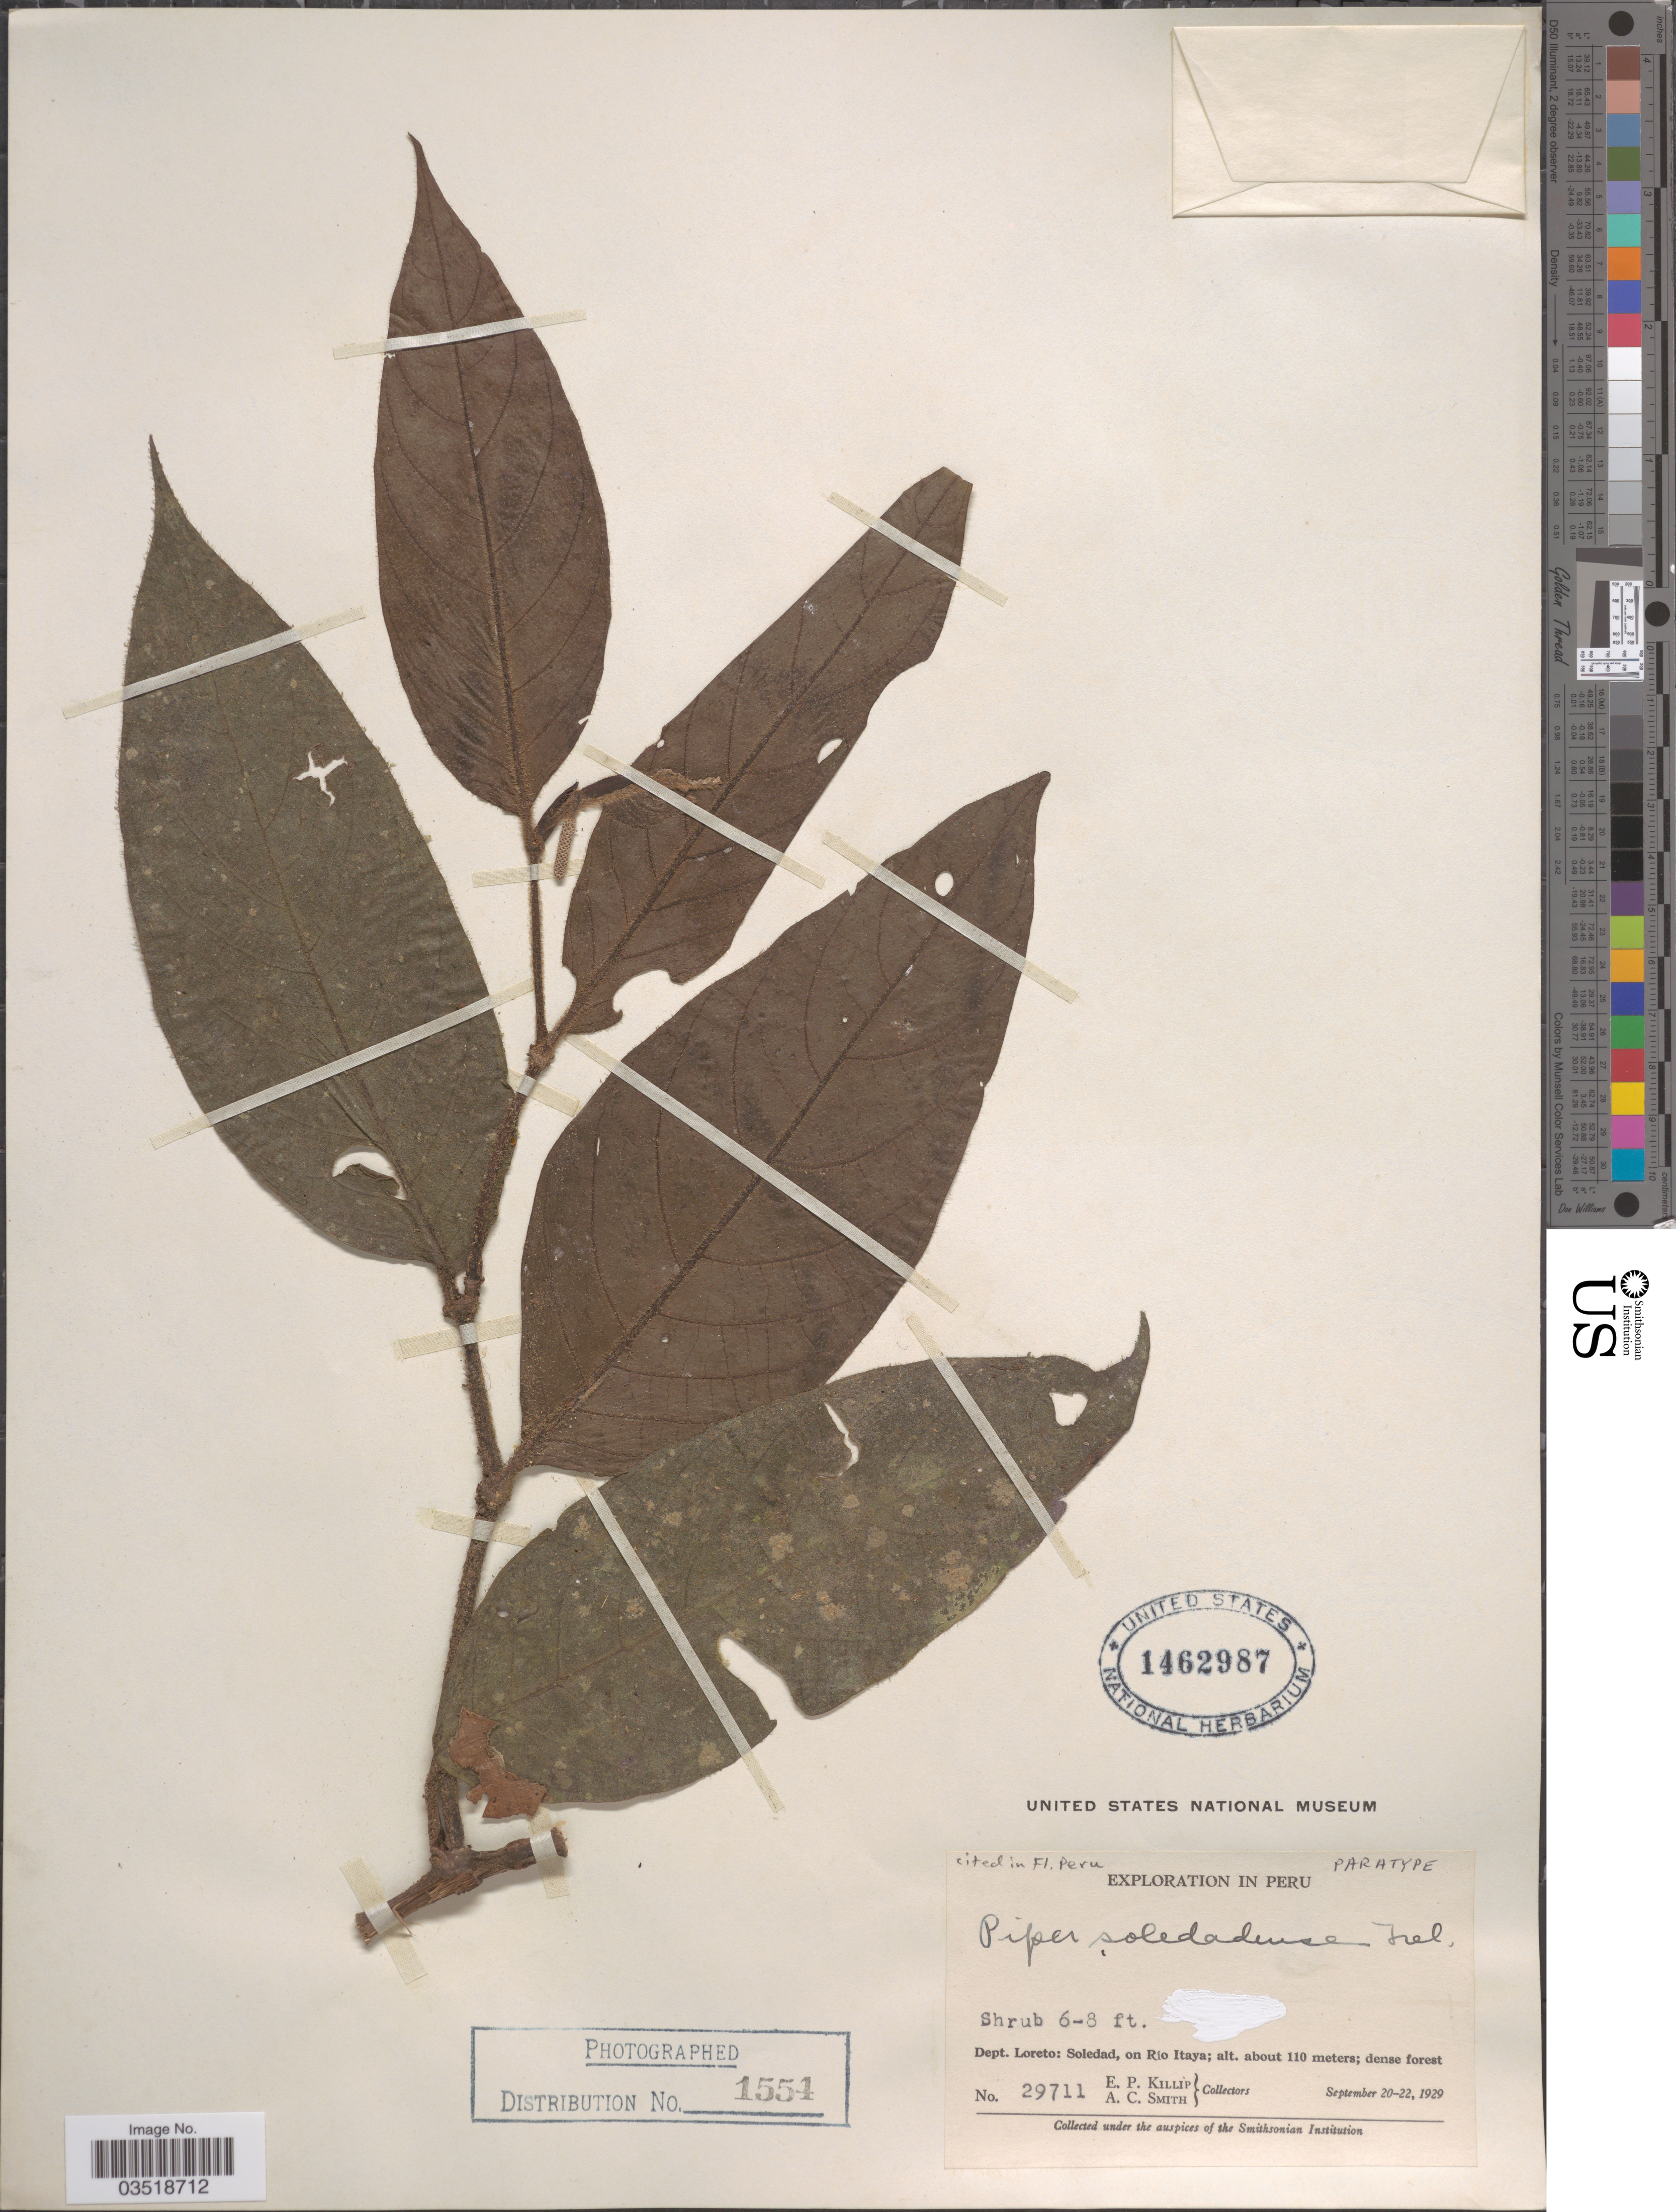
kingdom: Plantae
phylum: Tracheophyta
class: Magnoliopsida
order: Piperales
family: Piperaceae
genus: Piper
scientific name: Piper soledadense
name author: Trel. in J.F. Macbr.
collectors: E. P. Killip & A. C. Smith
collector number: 29711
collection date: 1929-09-20/1929-09-22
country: Peru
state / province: Loreto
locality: Dept. Loreto: Soledad, on Río Itaya.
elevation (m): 110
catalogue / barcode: US 1462987